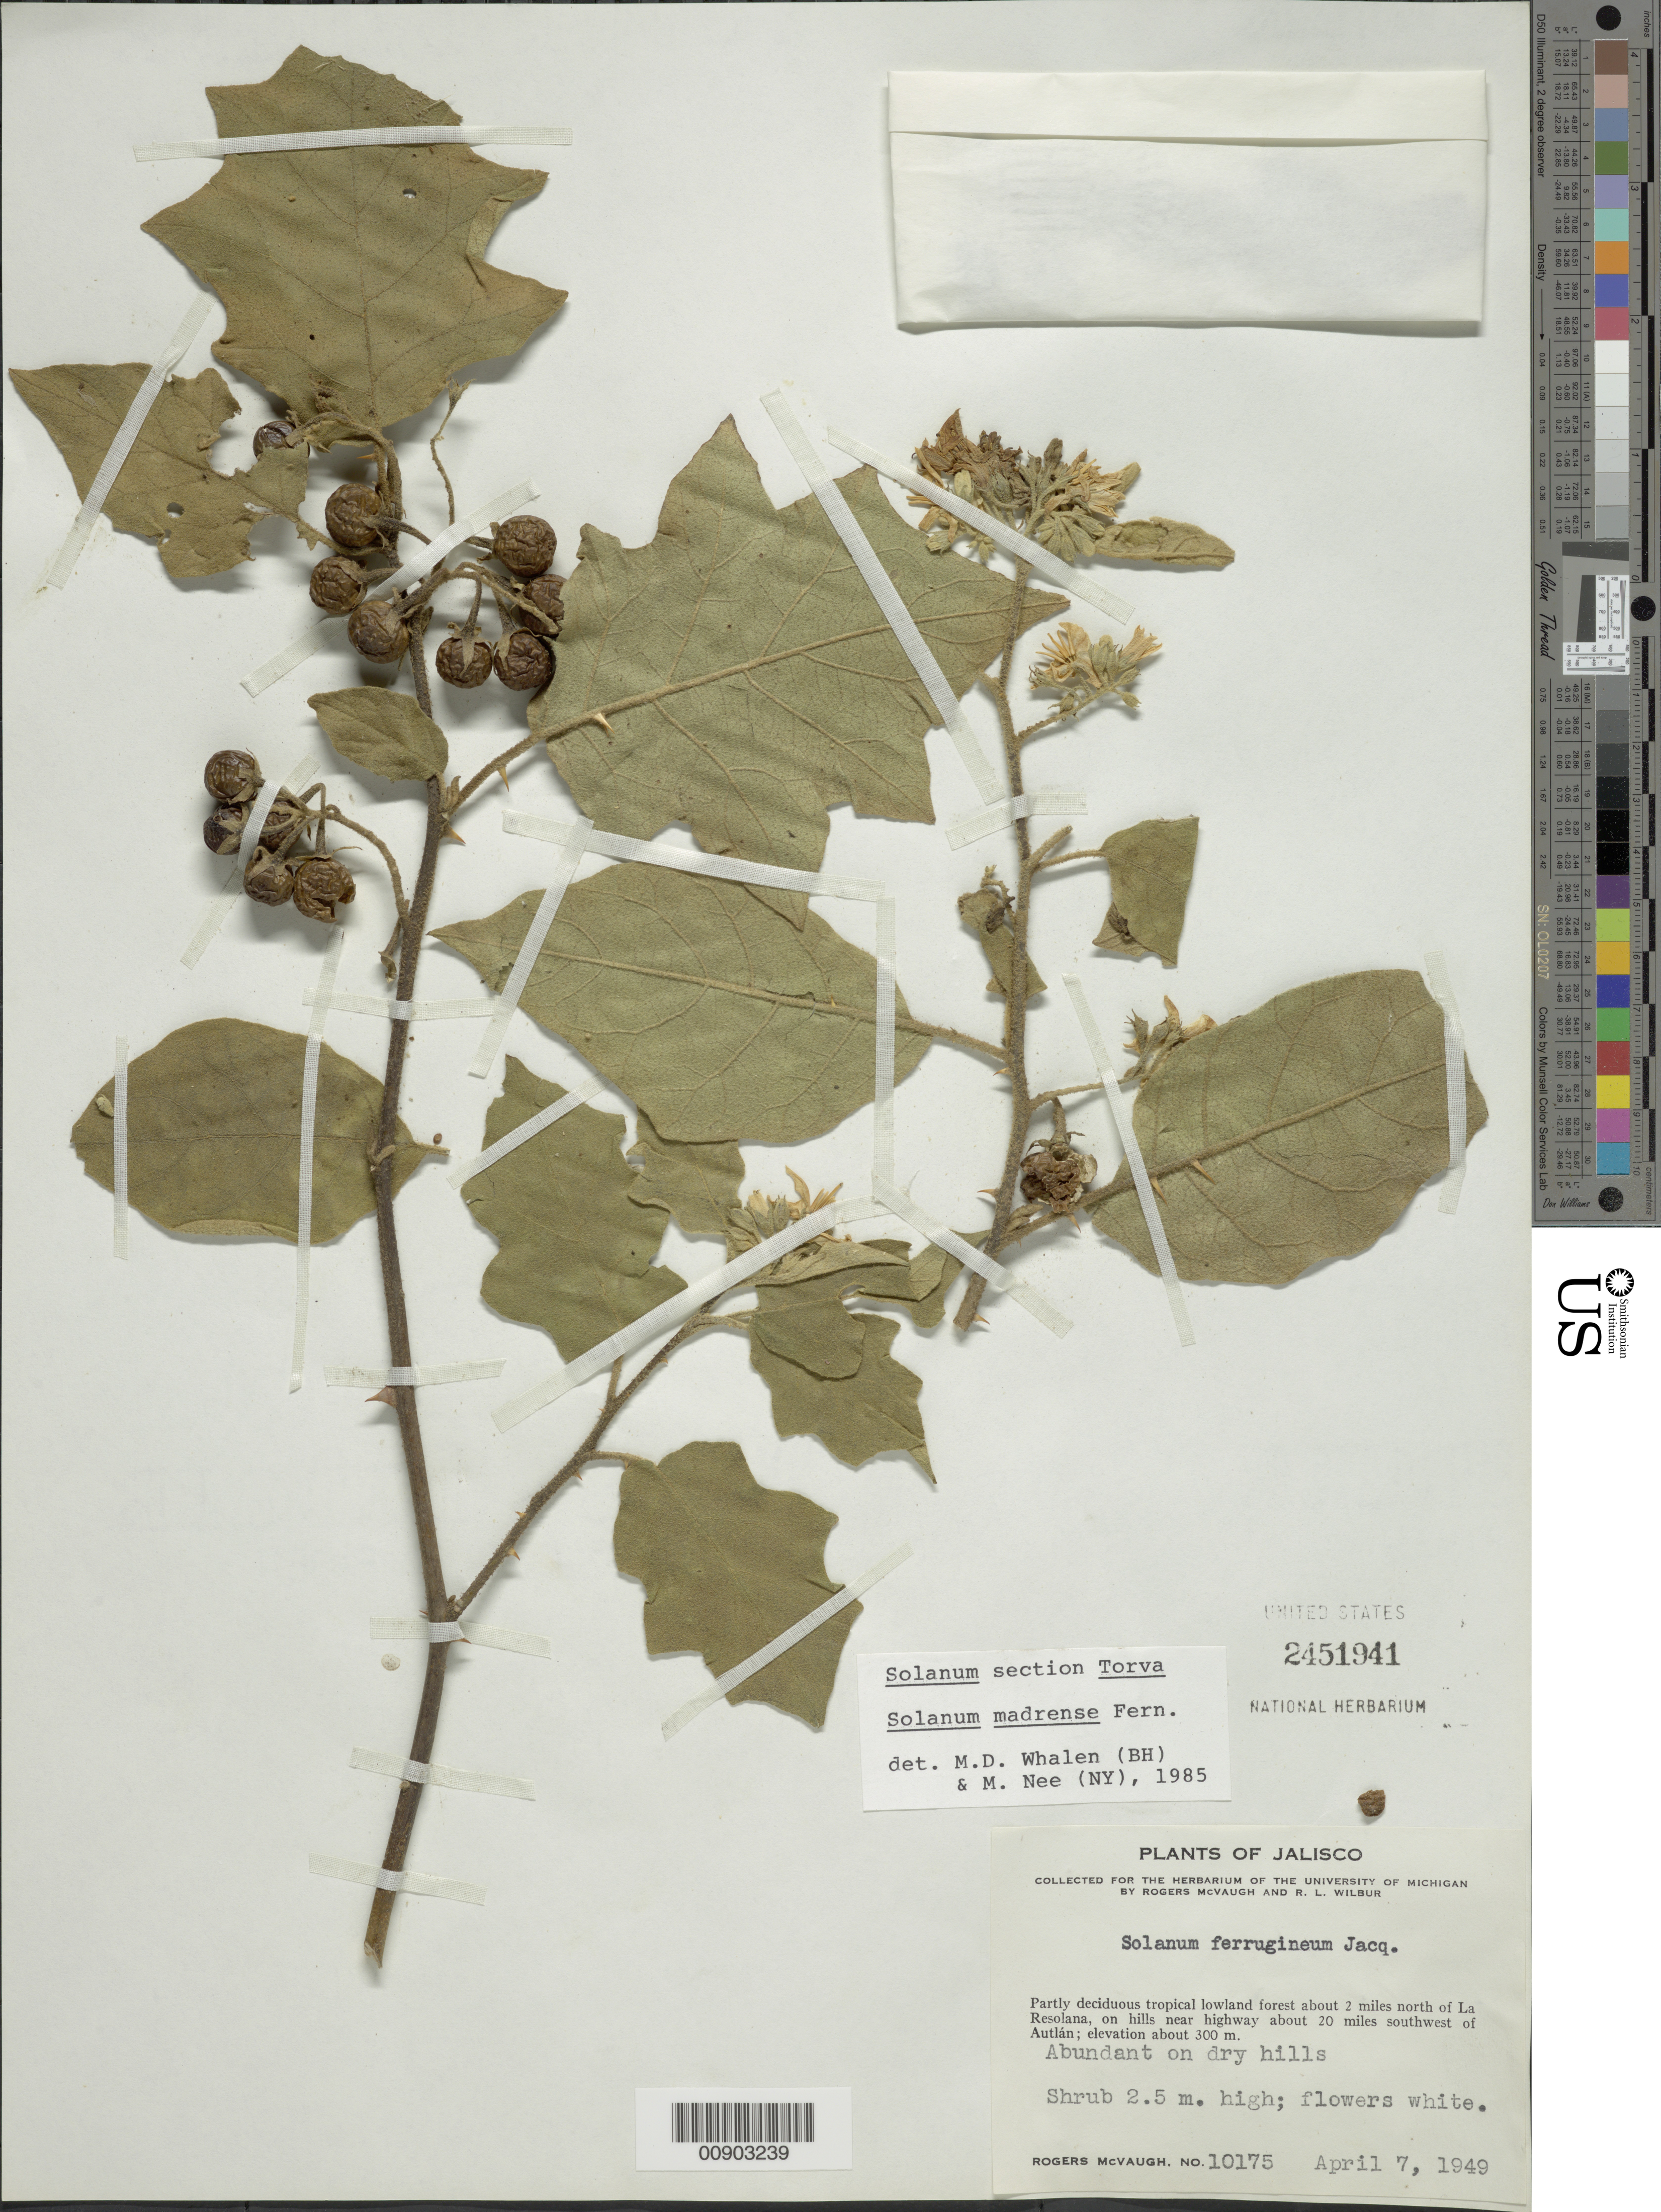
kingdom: Plantae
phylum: Tracheophyta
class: Magnoliopsida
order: Solanales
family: Solanaceae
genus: Solanum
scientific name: Solanum madrense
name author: Fernald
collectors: R. McVaugh & R. L. Wilbur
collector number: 10175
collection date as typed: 07 Apr 1949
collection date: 1949-04-07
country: Mexico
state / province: Jalisco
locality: Partly deciduous tropical lowland forest about 2 miles north of La Resolana on hills near highway about 20 miles southwest of Autlán.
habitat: On dry hills.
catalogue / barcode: US 2451941